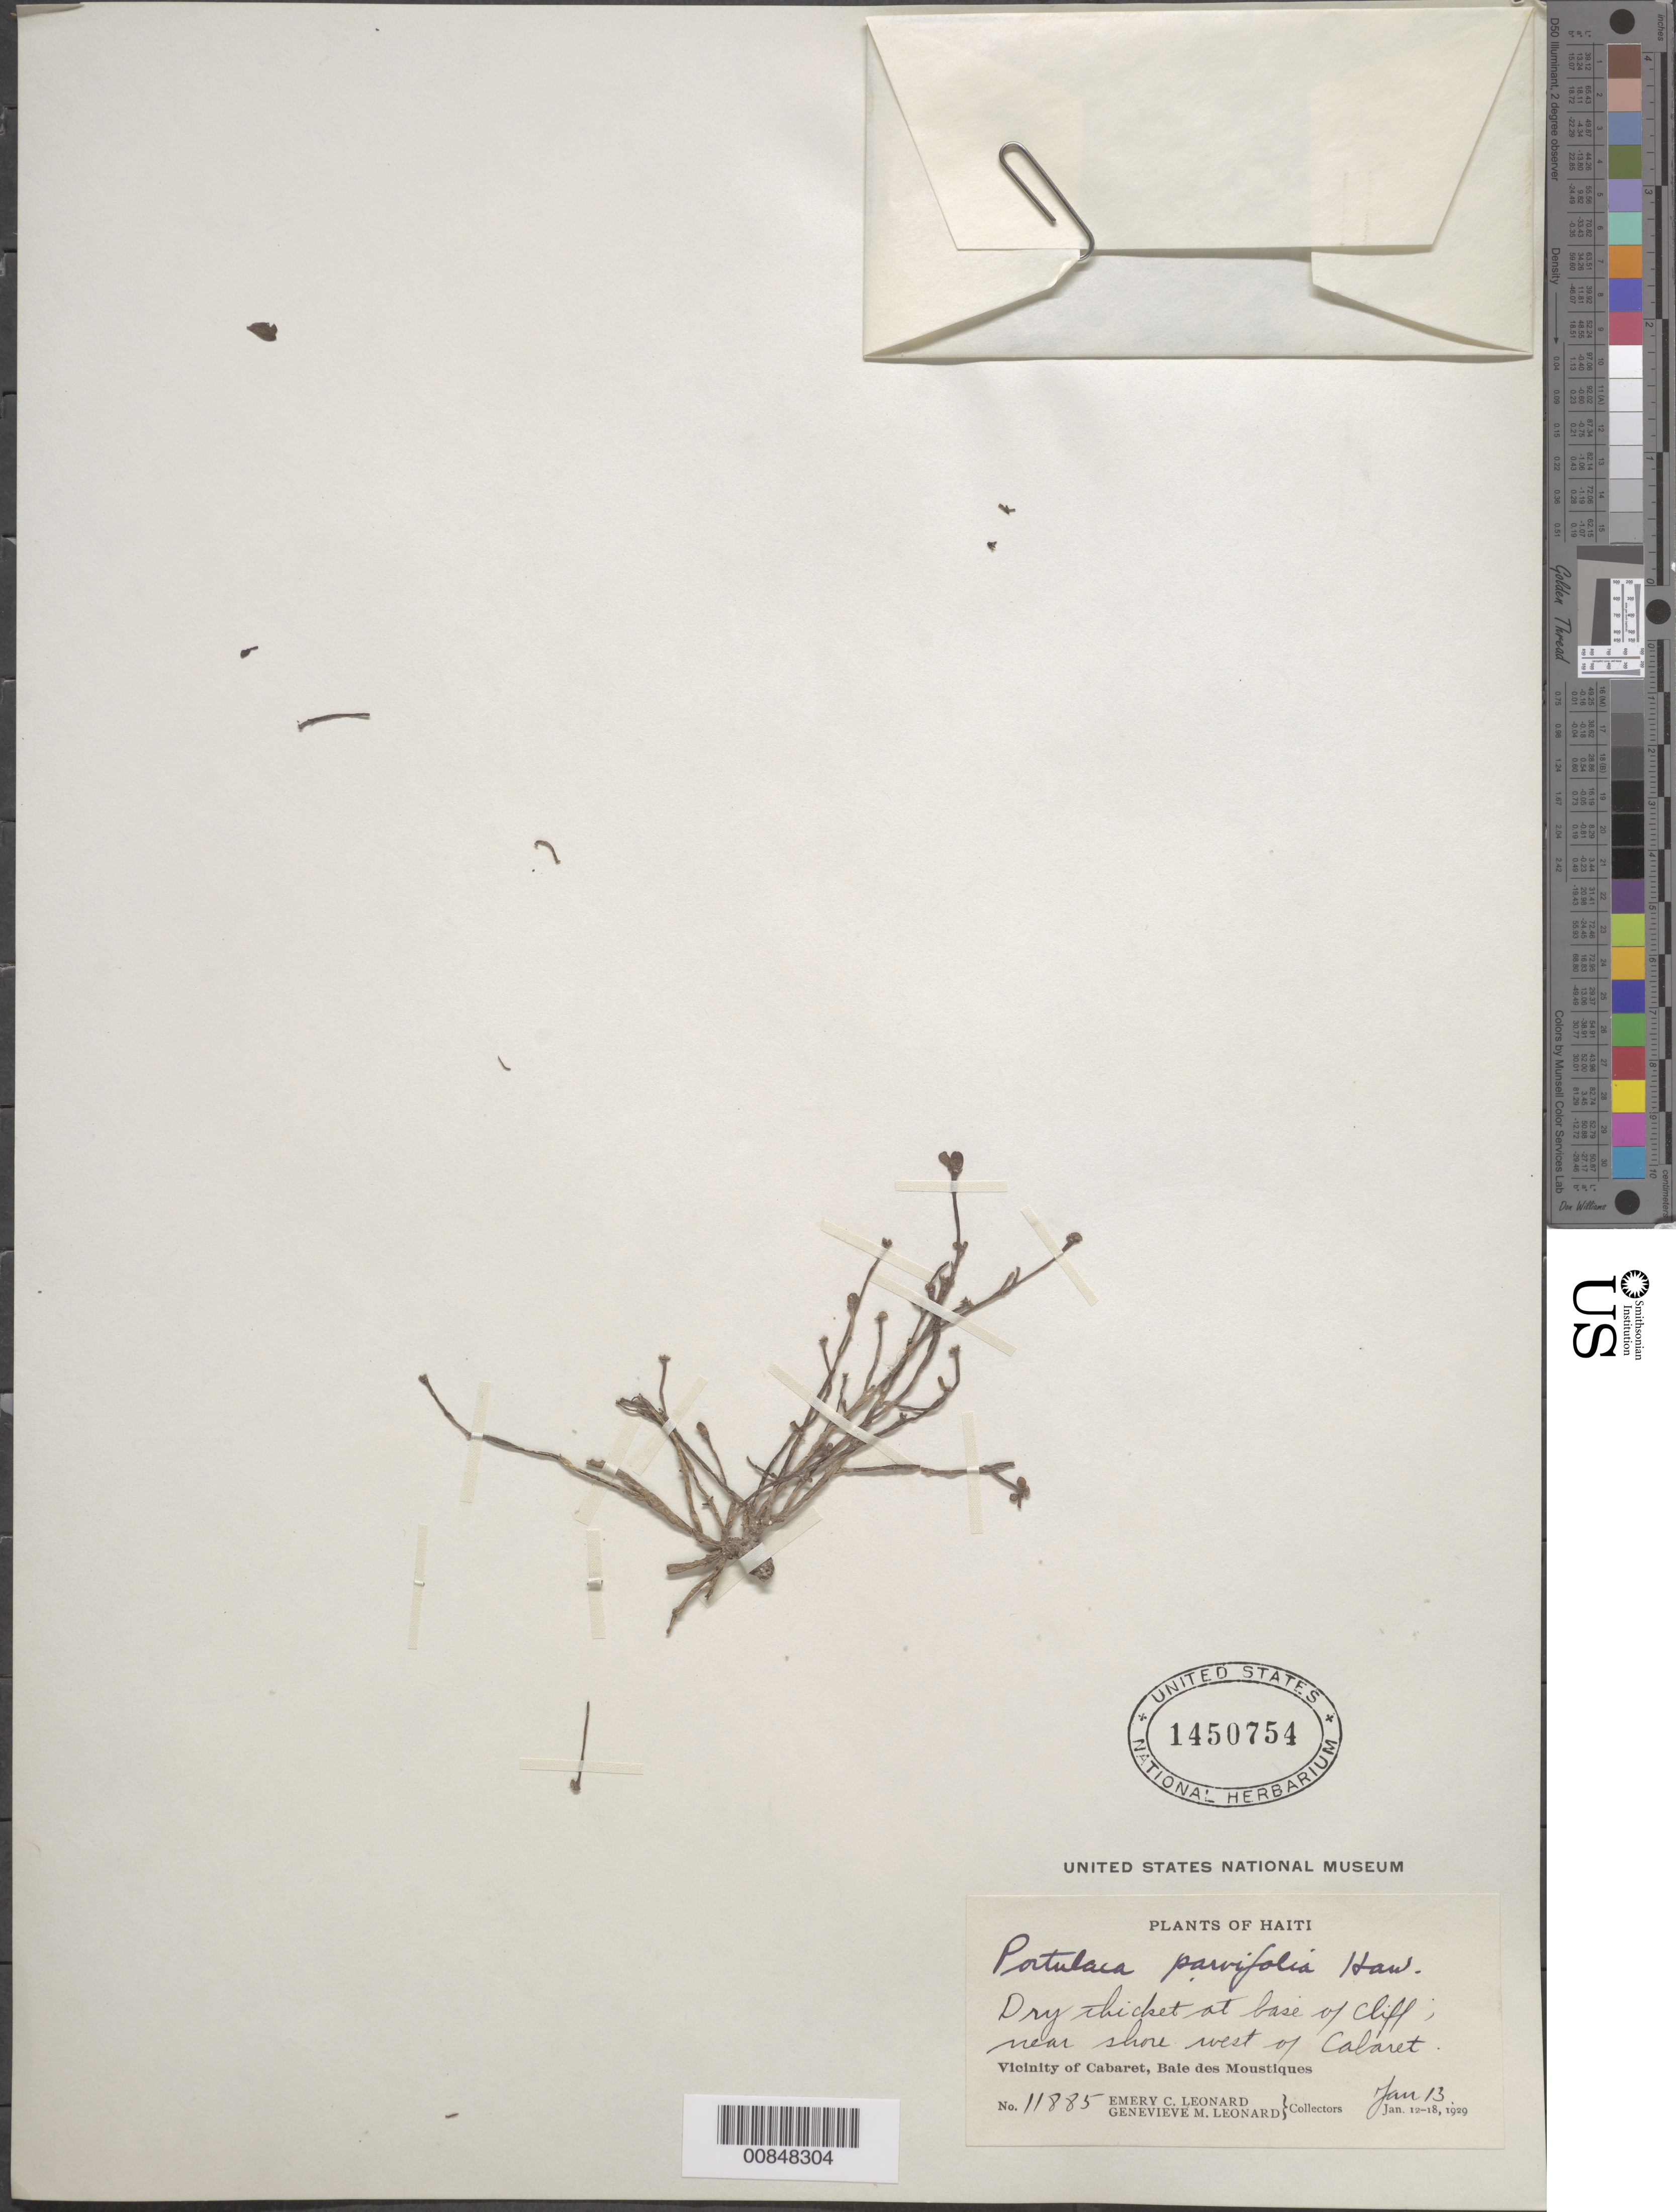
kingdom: Plantae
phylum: Tracheophyta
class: Magnoliopsida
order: Caryophyllales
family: Portulacaceae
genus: Portulaca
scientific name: Portulaca oleracea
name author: L.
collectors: E. C. Leonard & G. M. Leonard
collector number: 11885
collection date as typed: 13 Jan 1929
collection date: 1929-01-13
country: Haiti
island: Hispaniola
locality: Vicinity of Cabaret, Baie des Moustiques. Near shore west of Cabaret.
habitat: Dry thicket at base of cliff.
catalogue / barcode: US 1450754